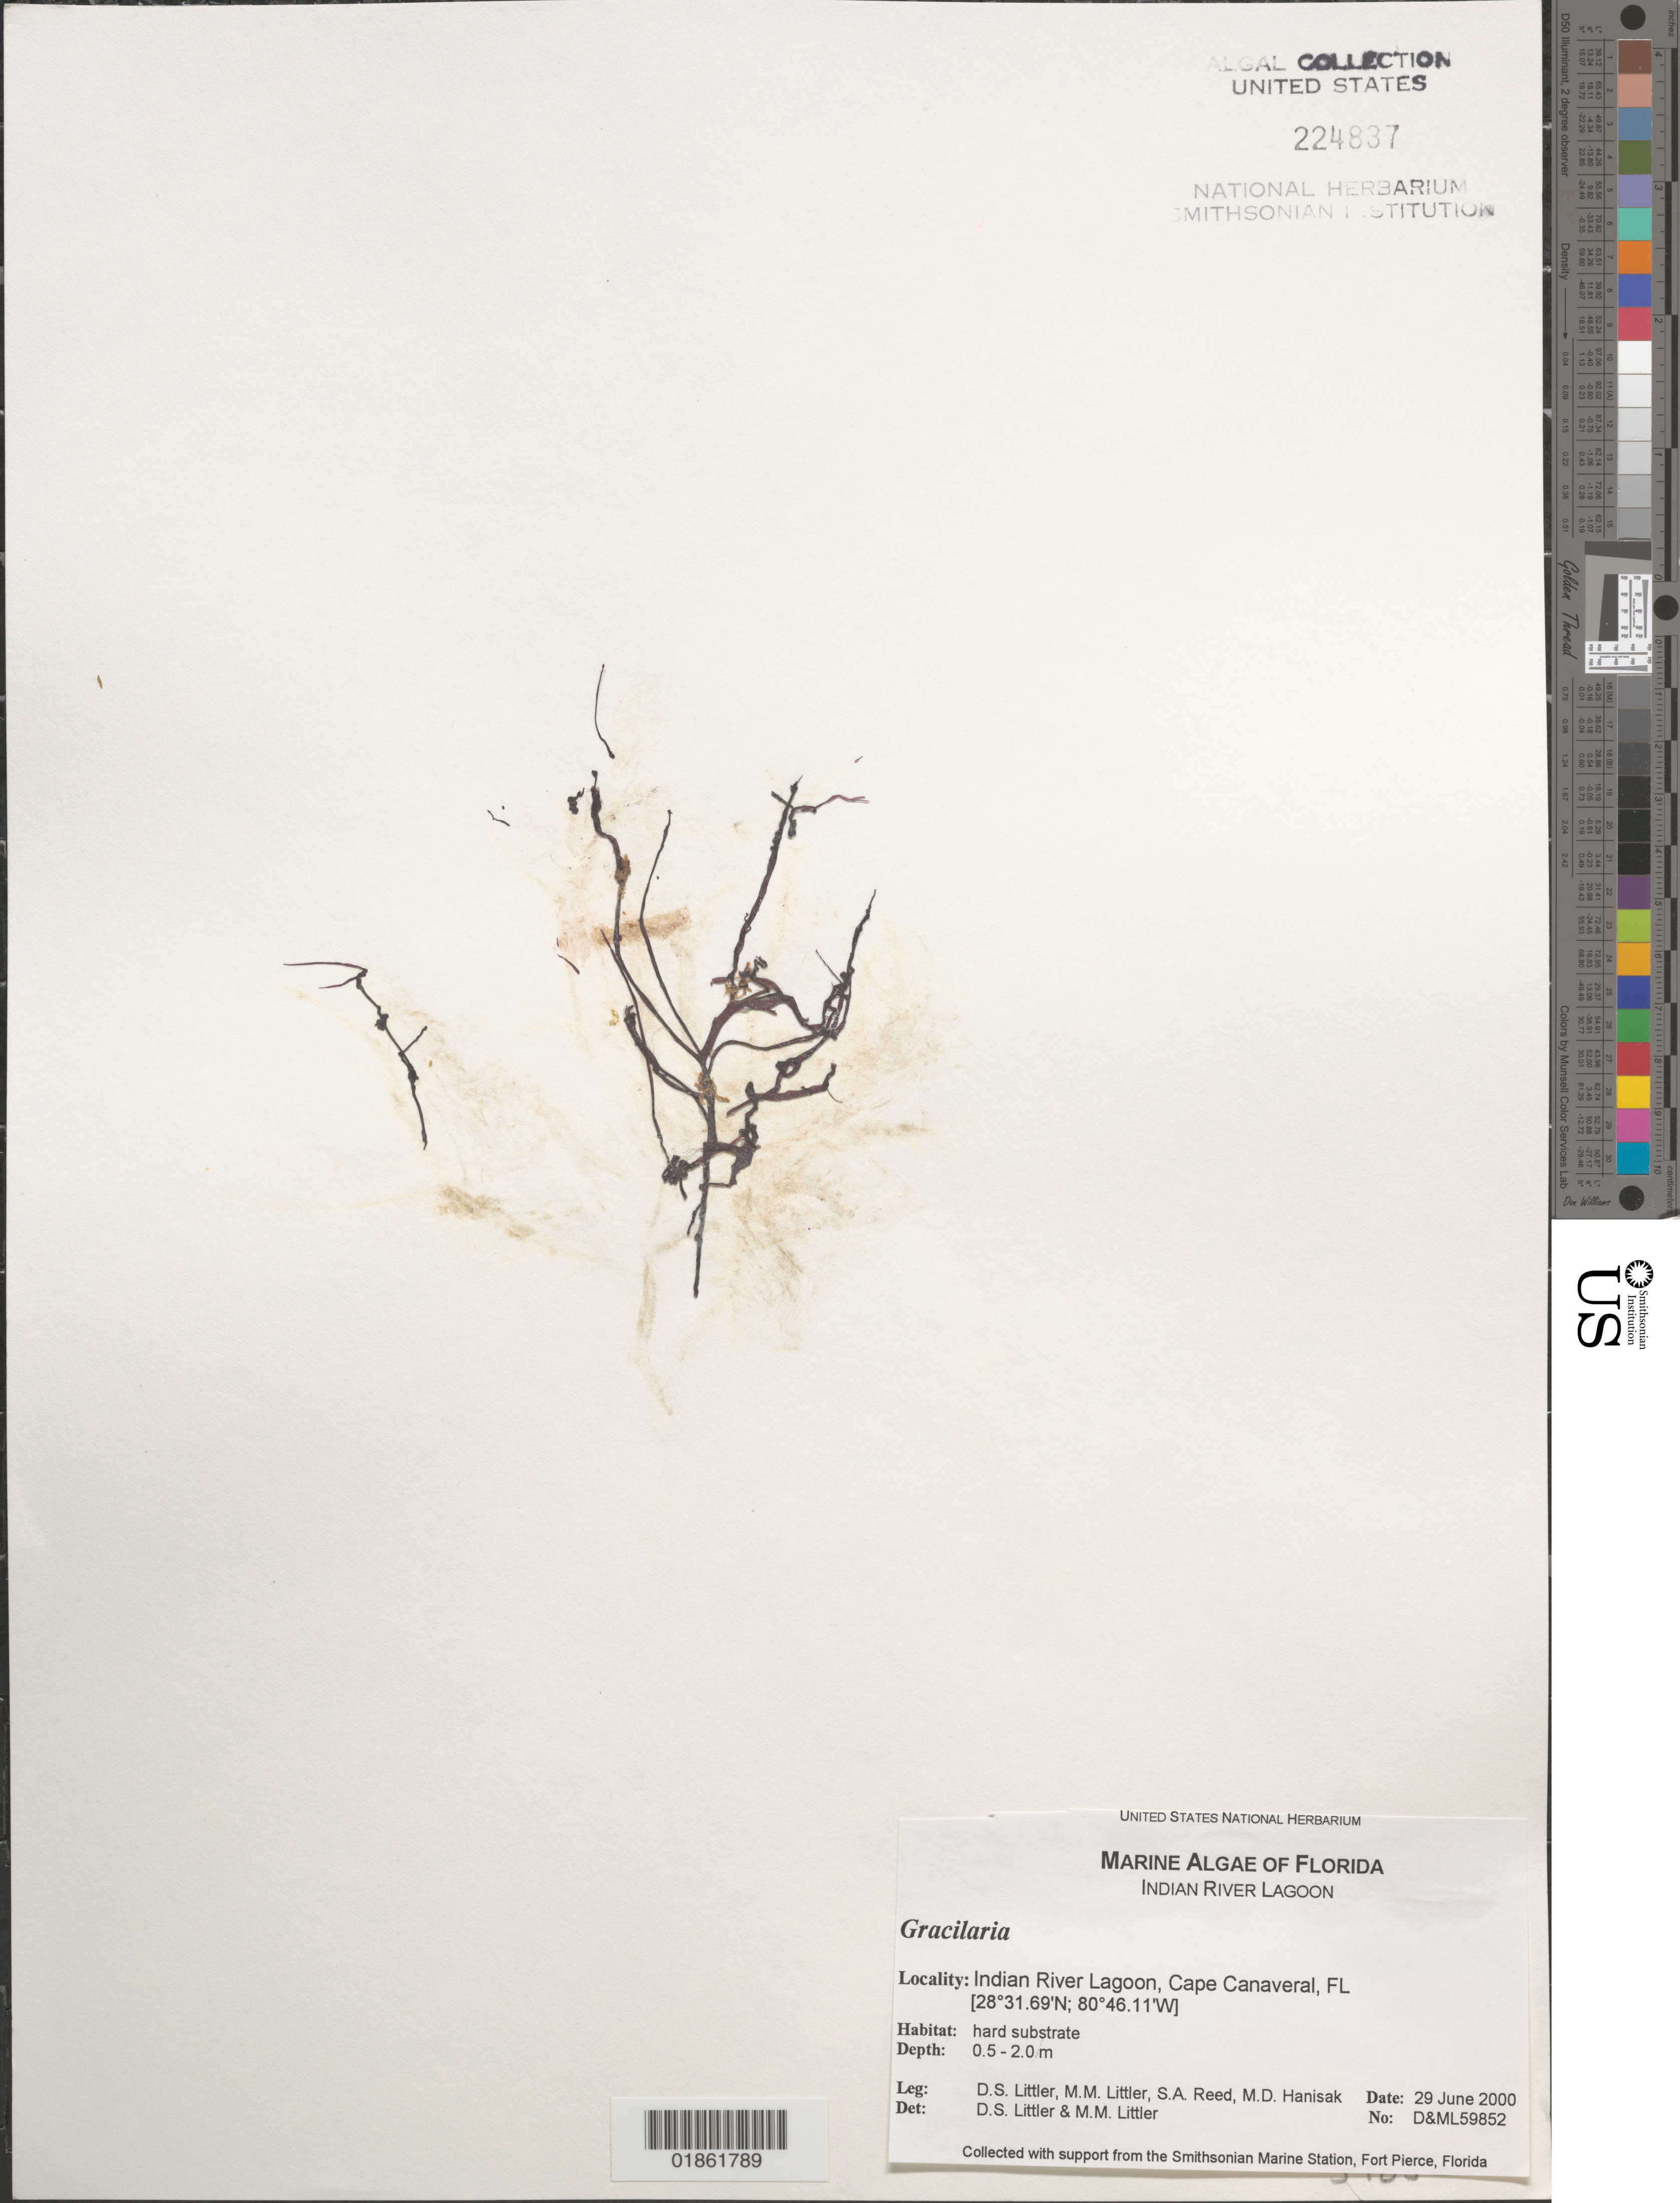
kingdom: Plantae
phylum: Rhodophyta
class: Florideophyceae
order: Gracilariales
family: Gracilariaceae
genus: Gracilaria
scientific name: Gracilaria sp.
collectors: D. S. Littler & M. M. Littler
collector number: D&ML 59852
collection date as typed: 29 Jun 2000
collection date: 2000-06-29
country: United States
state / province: Florida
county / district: Brevard County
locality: NASA Parkway Bridge, south of Titusville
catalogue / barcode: US 224837